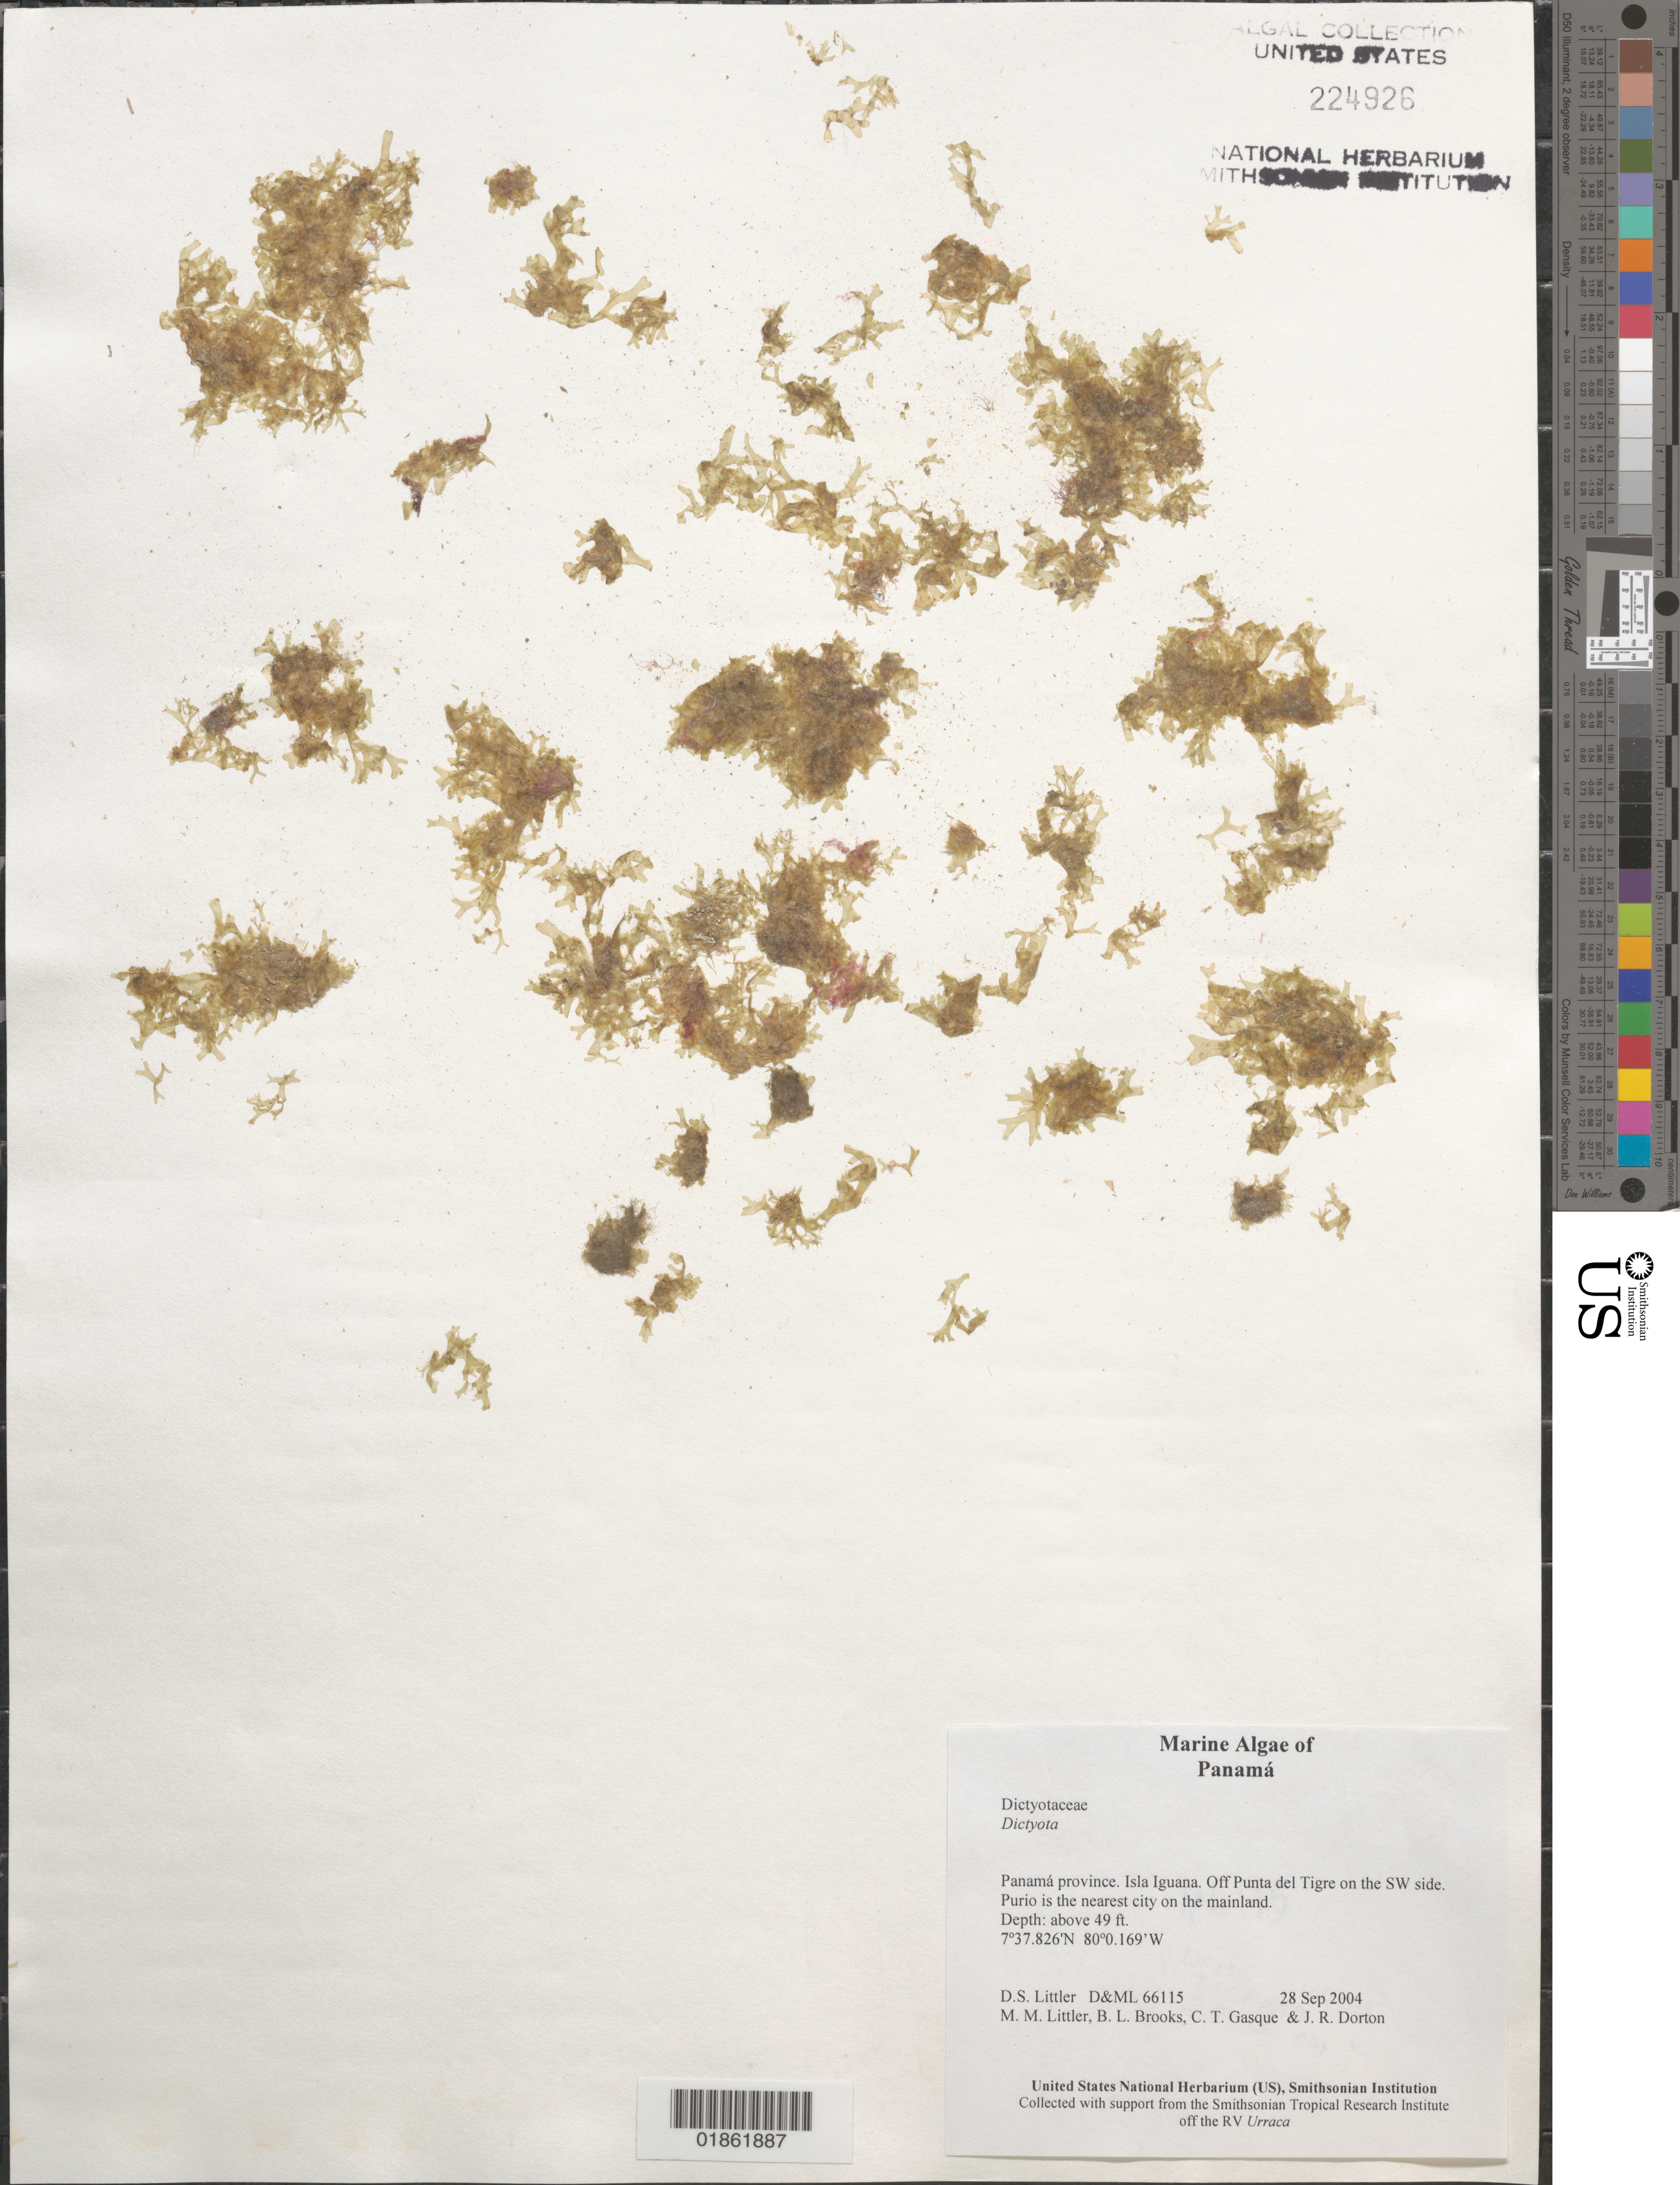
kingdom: Chromista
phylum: Ochrophyta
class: Phaeophyceae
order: Dictyotales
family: Dictyotaceae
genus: Dictyota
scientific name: Dictyota sp.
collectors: D. S. Littler, M. M. Littler, J. Dorton & C. Gasque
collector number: D&ML 66115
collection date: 2004-09-28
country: Panama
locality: Isla Iguana. W side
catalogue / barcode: US 224926